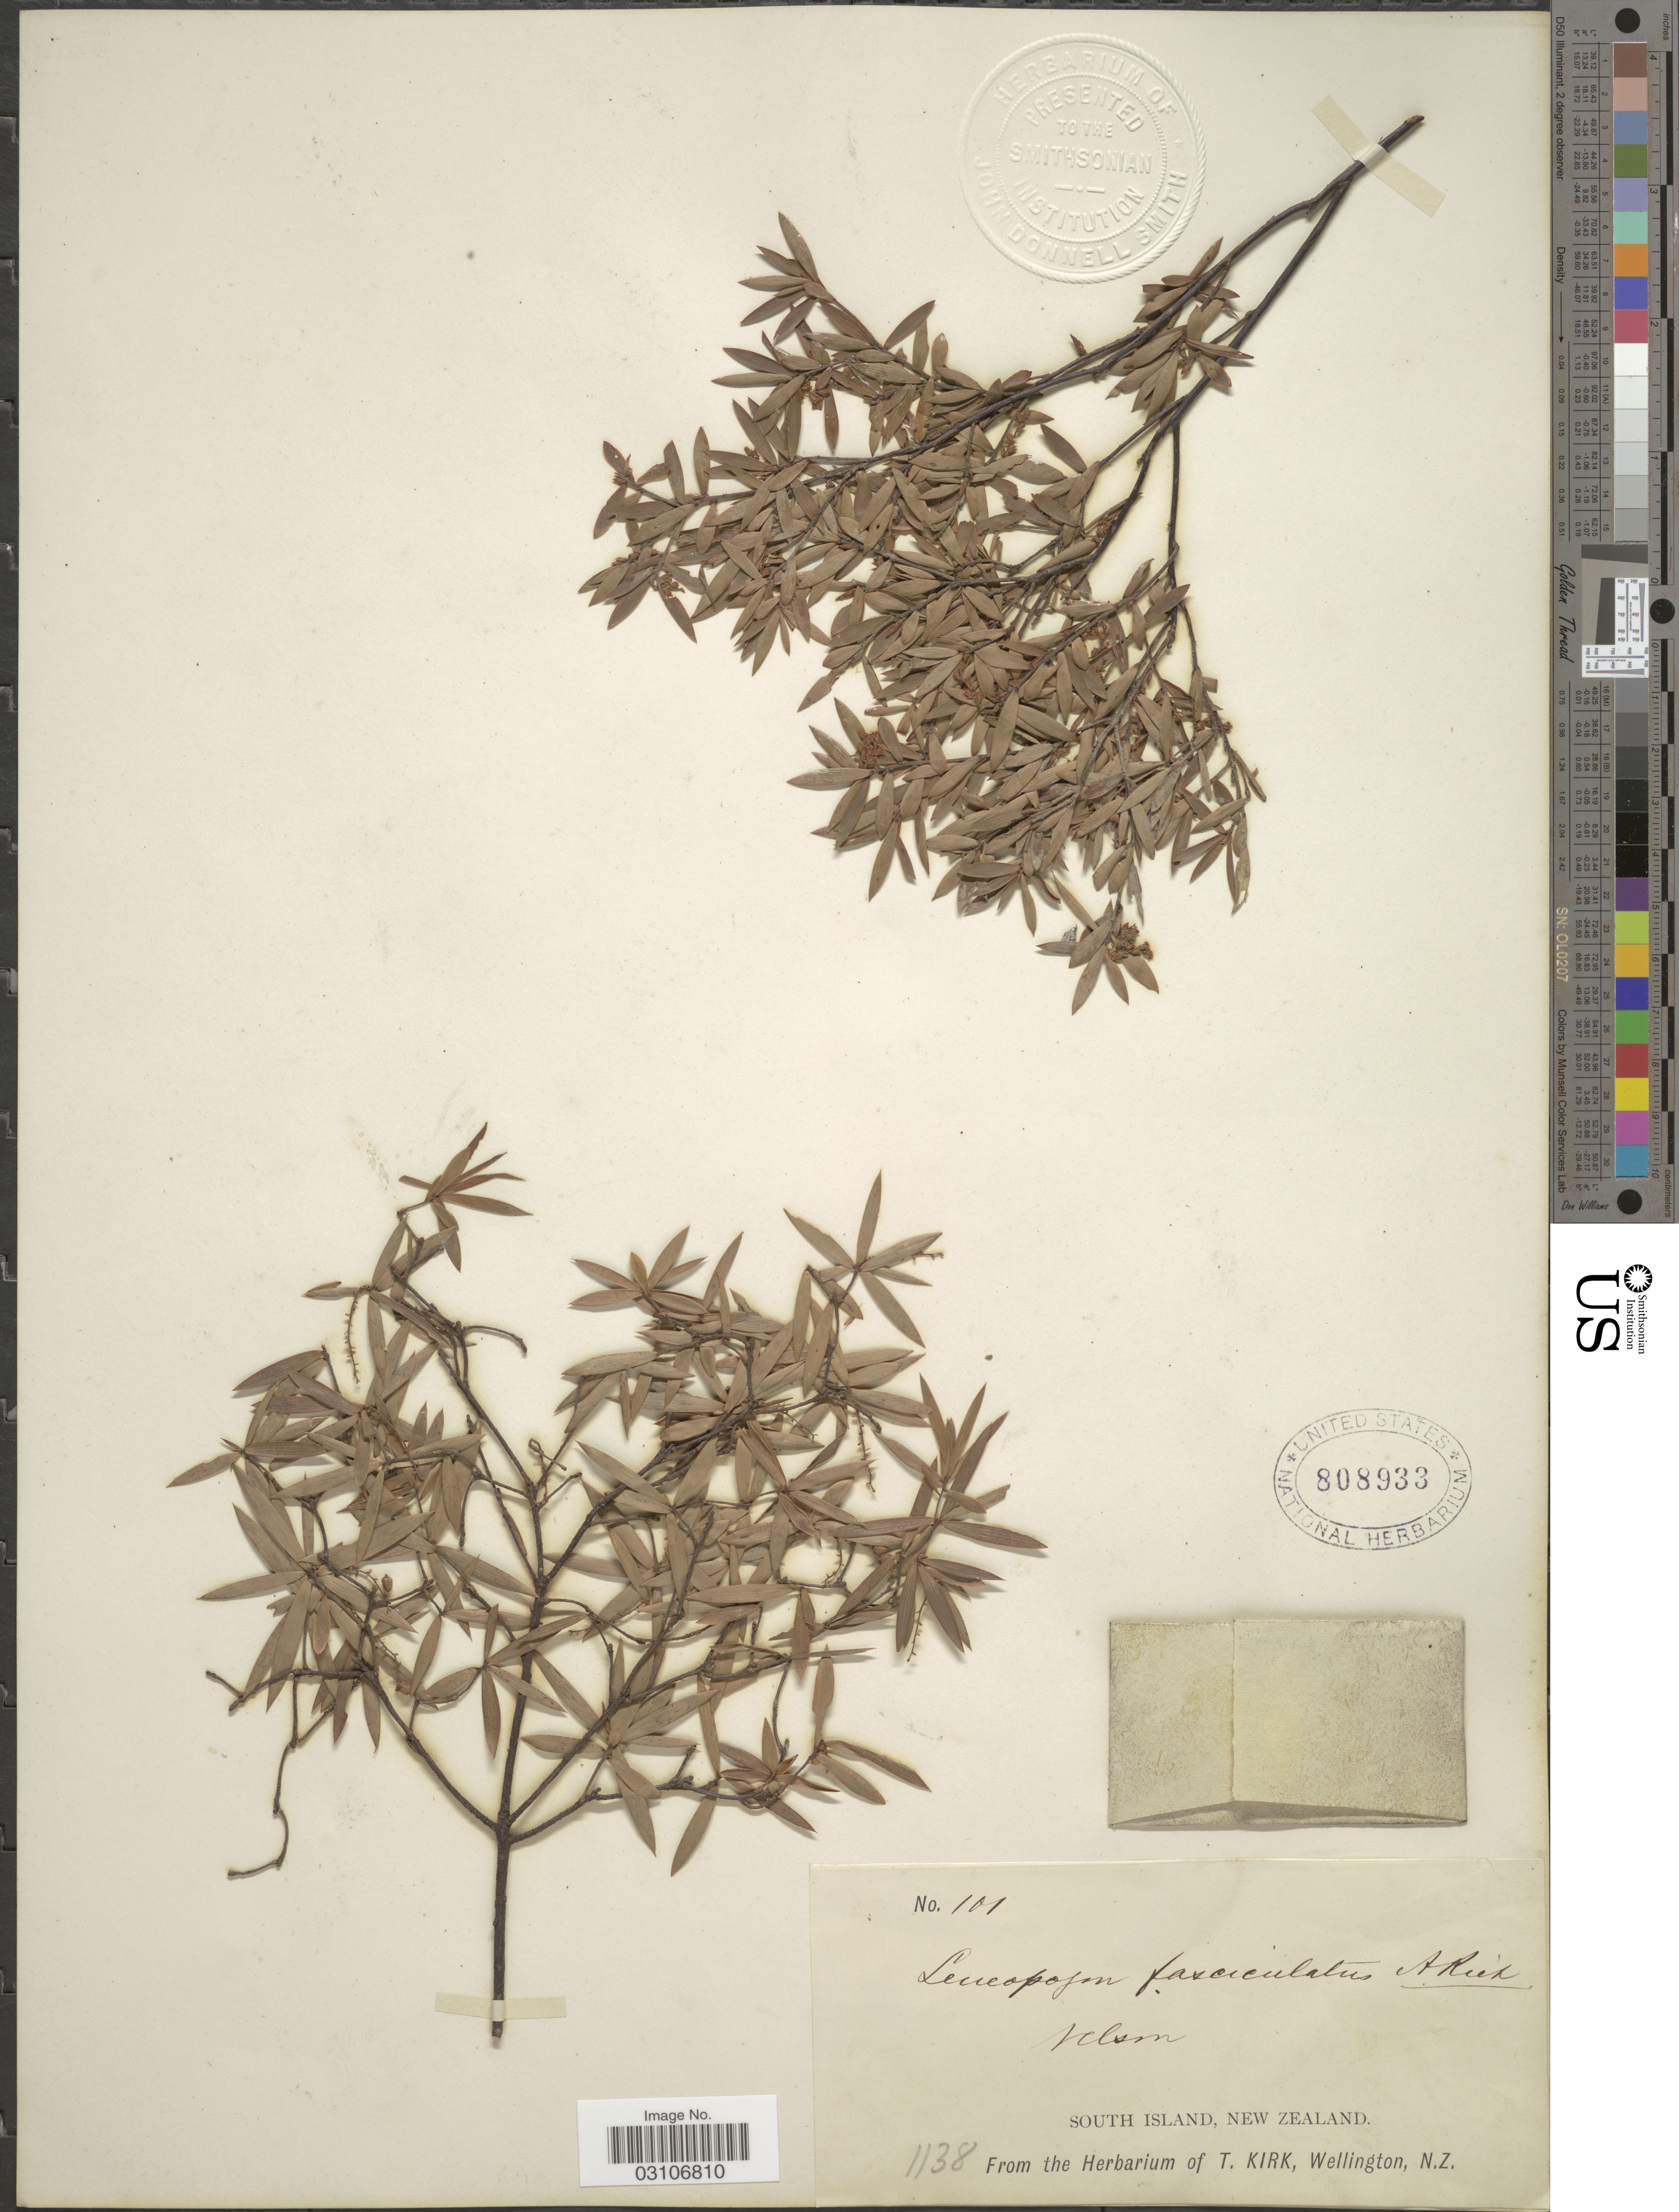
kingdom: Plantae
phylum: Tracheophyta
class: Magnoliopsida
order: Ericales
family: Ericaceae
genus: Leucopogon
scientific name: Leucopogon fasciculatus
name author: (G. Forst.) A. Rich.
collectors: ex herb. T. Kirk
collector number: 101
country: New Zealand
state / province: Nelson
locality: South Island.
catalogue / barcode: US 808933